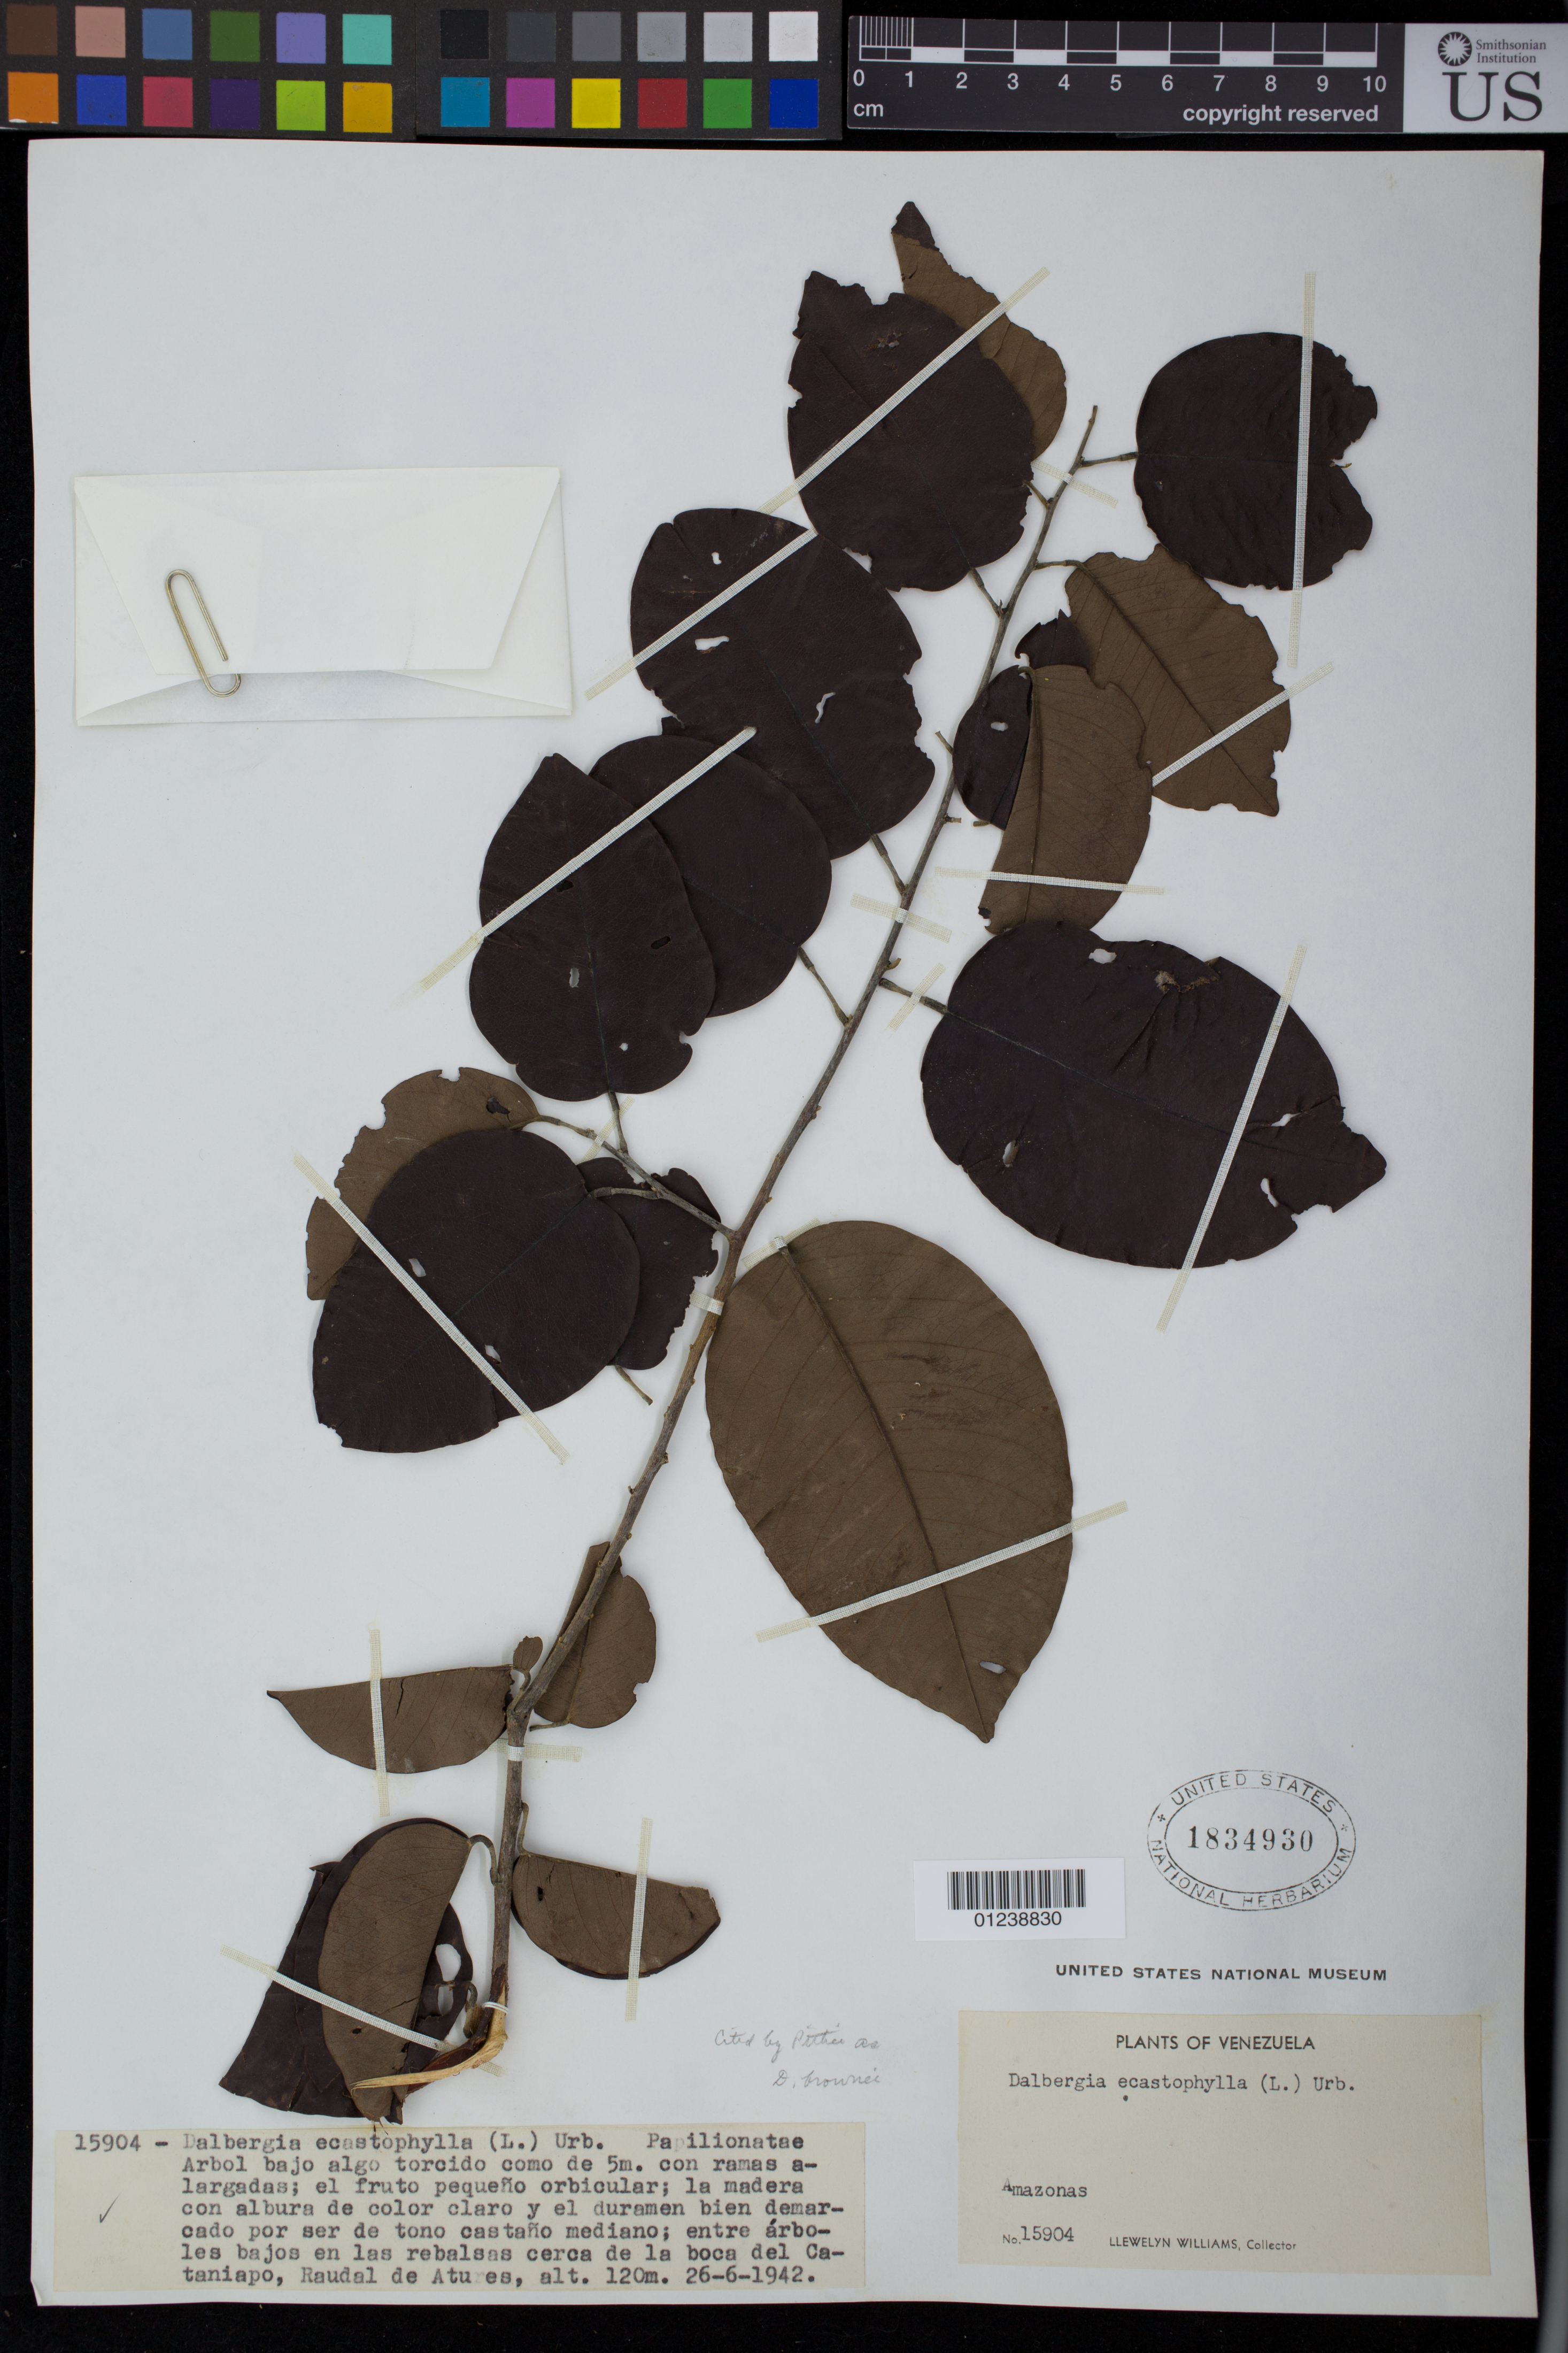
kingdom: Plantae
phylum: Tracheophyta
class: Magnoliopsida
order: Fabales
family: Fabaceae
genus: Dalbergia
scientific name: Dalbergia brownei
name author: (Jacq.) Schinz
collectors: Ll. Williams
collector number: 15904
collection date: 1942-06-26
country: Venezuela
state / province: Amazonas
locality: cerca de las boca del Captaniapo, Raudal de Atures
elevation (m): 120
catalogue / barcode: US 1834930